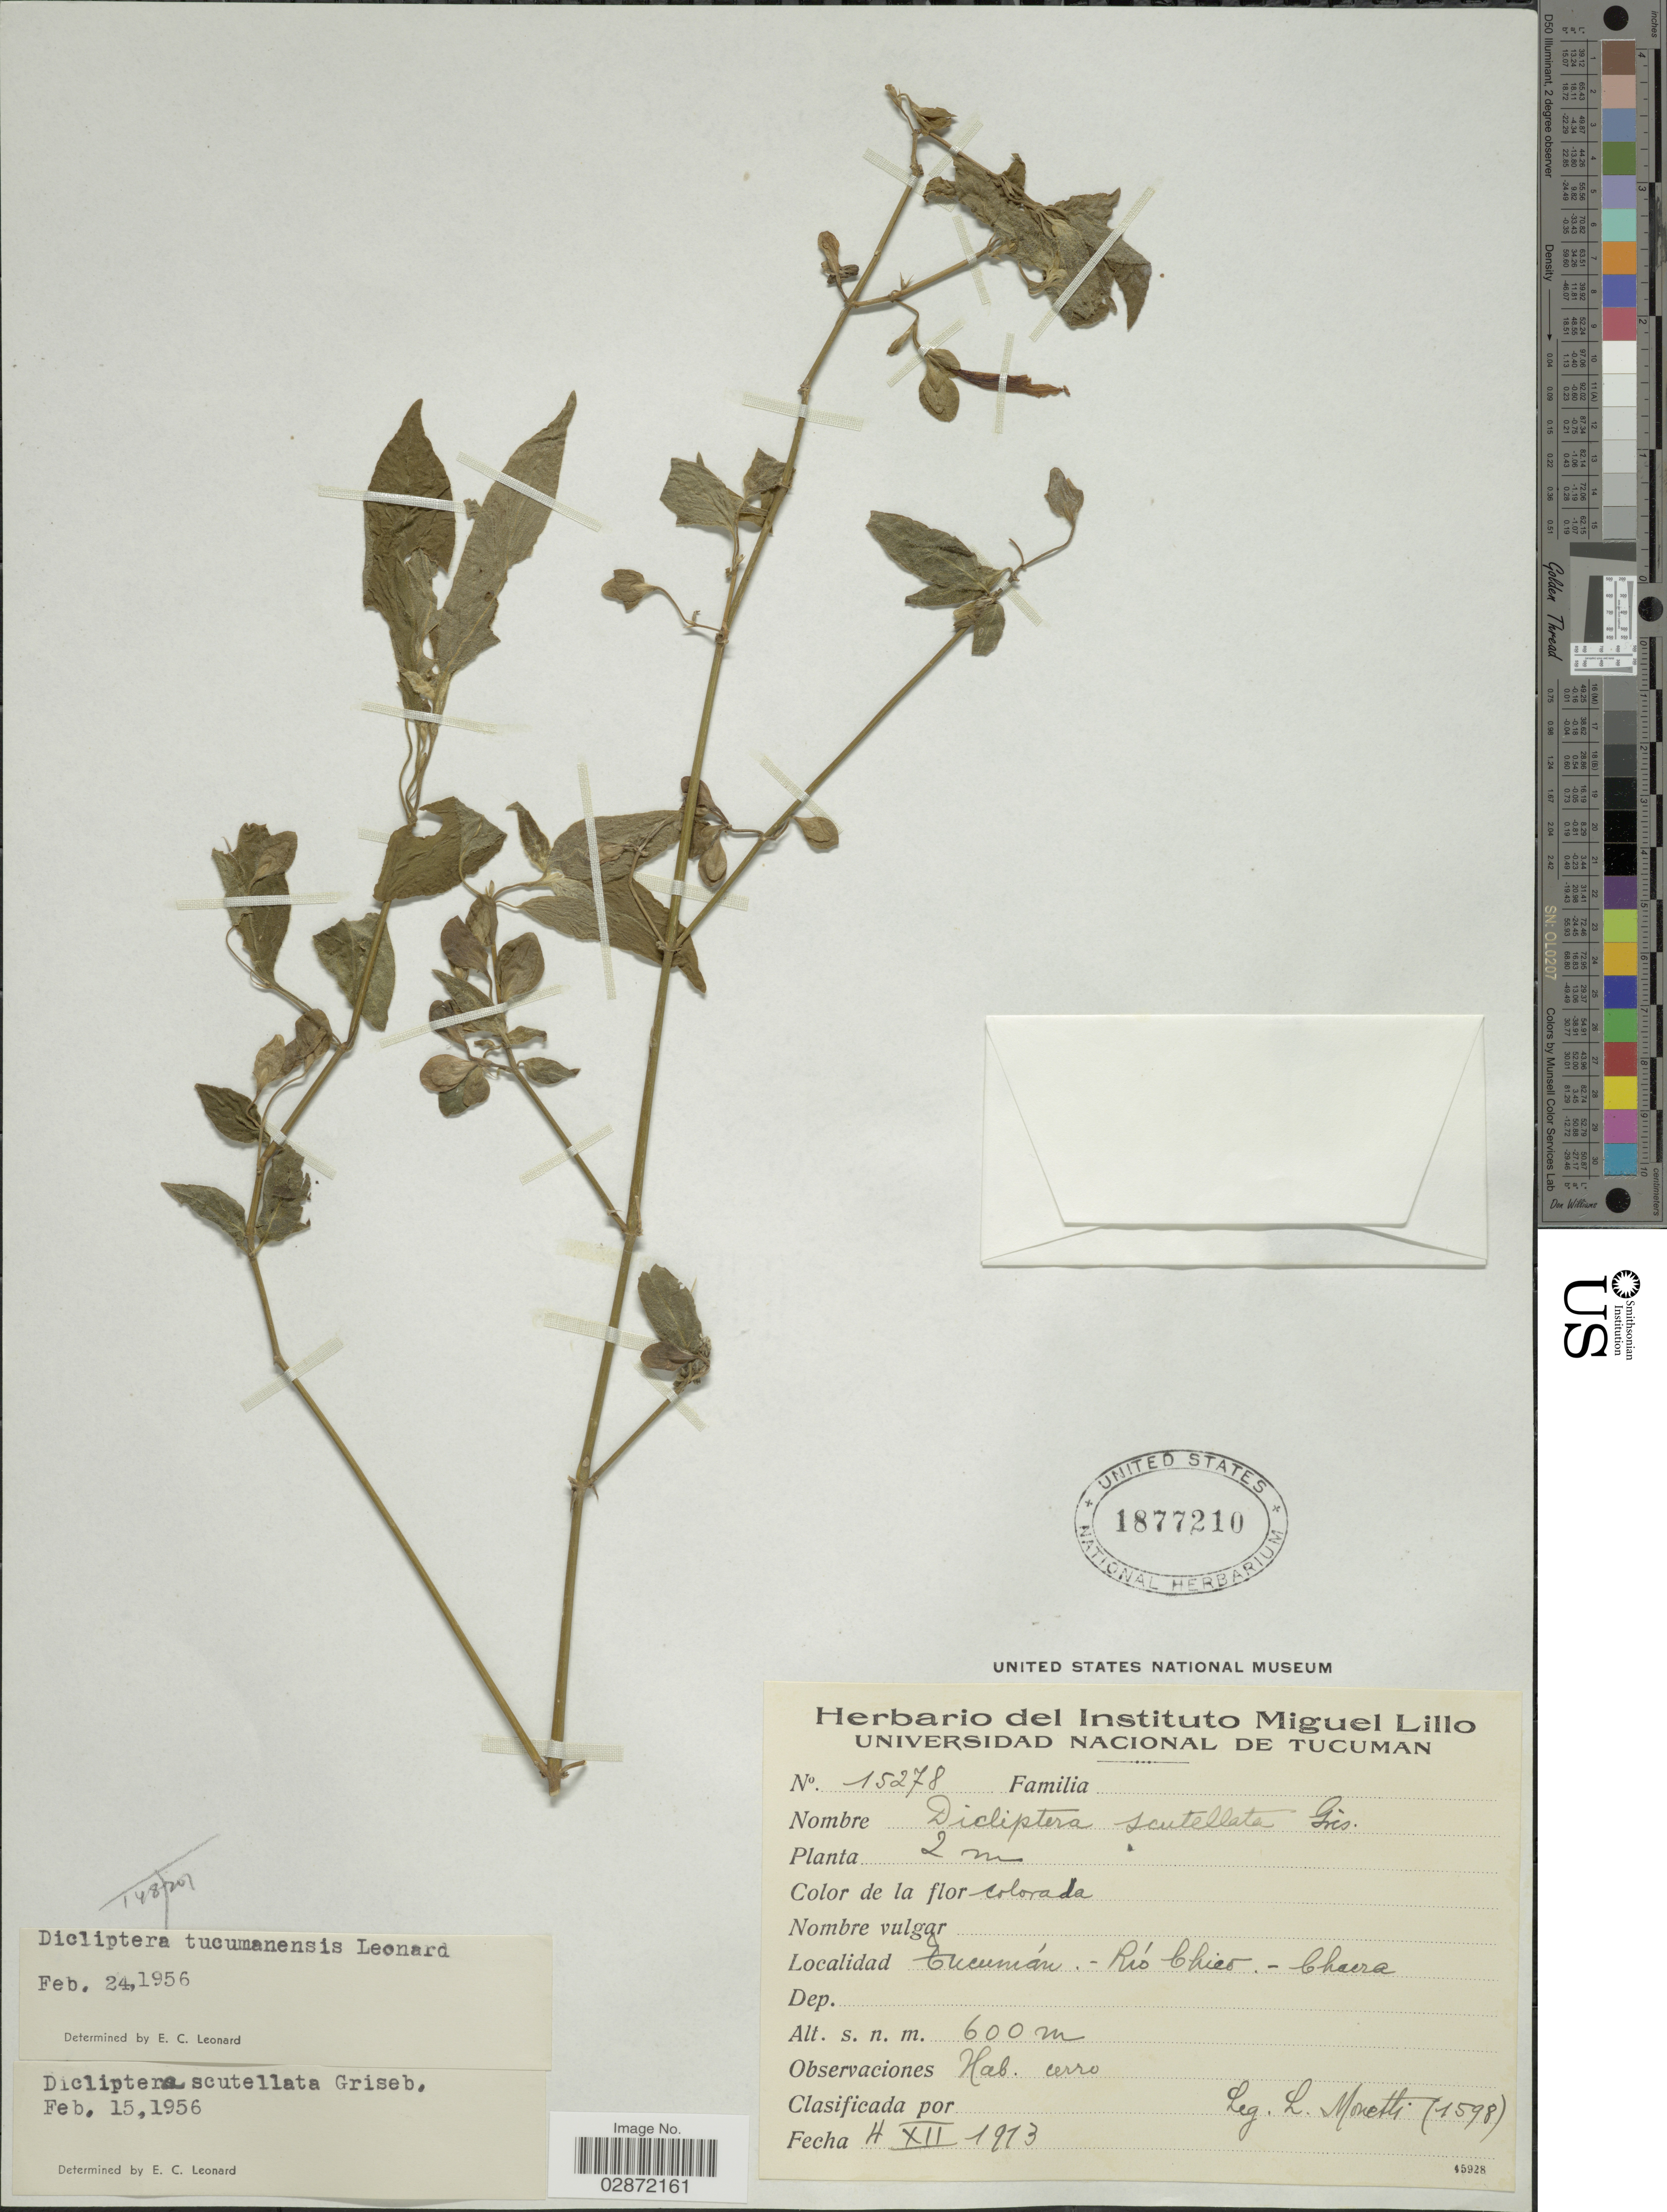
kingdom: Plantae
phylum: Tracheophyta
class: Magnoliopsida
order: Lamiales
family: Acanthaceae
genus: Dicliptera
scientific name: Dicliptera scutellata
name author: Griseb.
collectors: L. Monetti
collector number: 1598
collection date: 1913-12-04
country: Argentina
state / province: Tucuman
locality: Tucumán - Río Chico - Chacra.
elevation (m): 600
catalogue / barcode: US 1877210